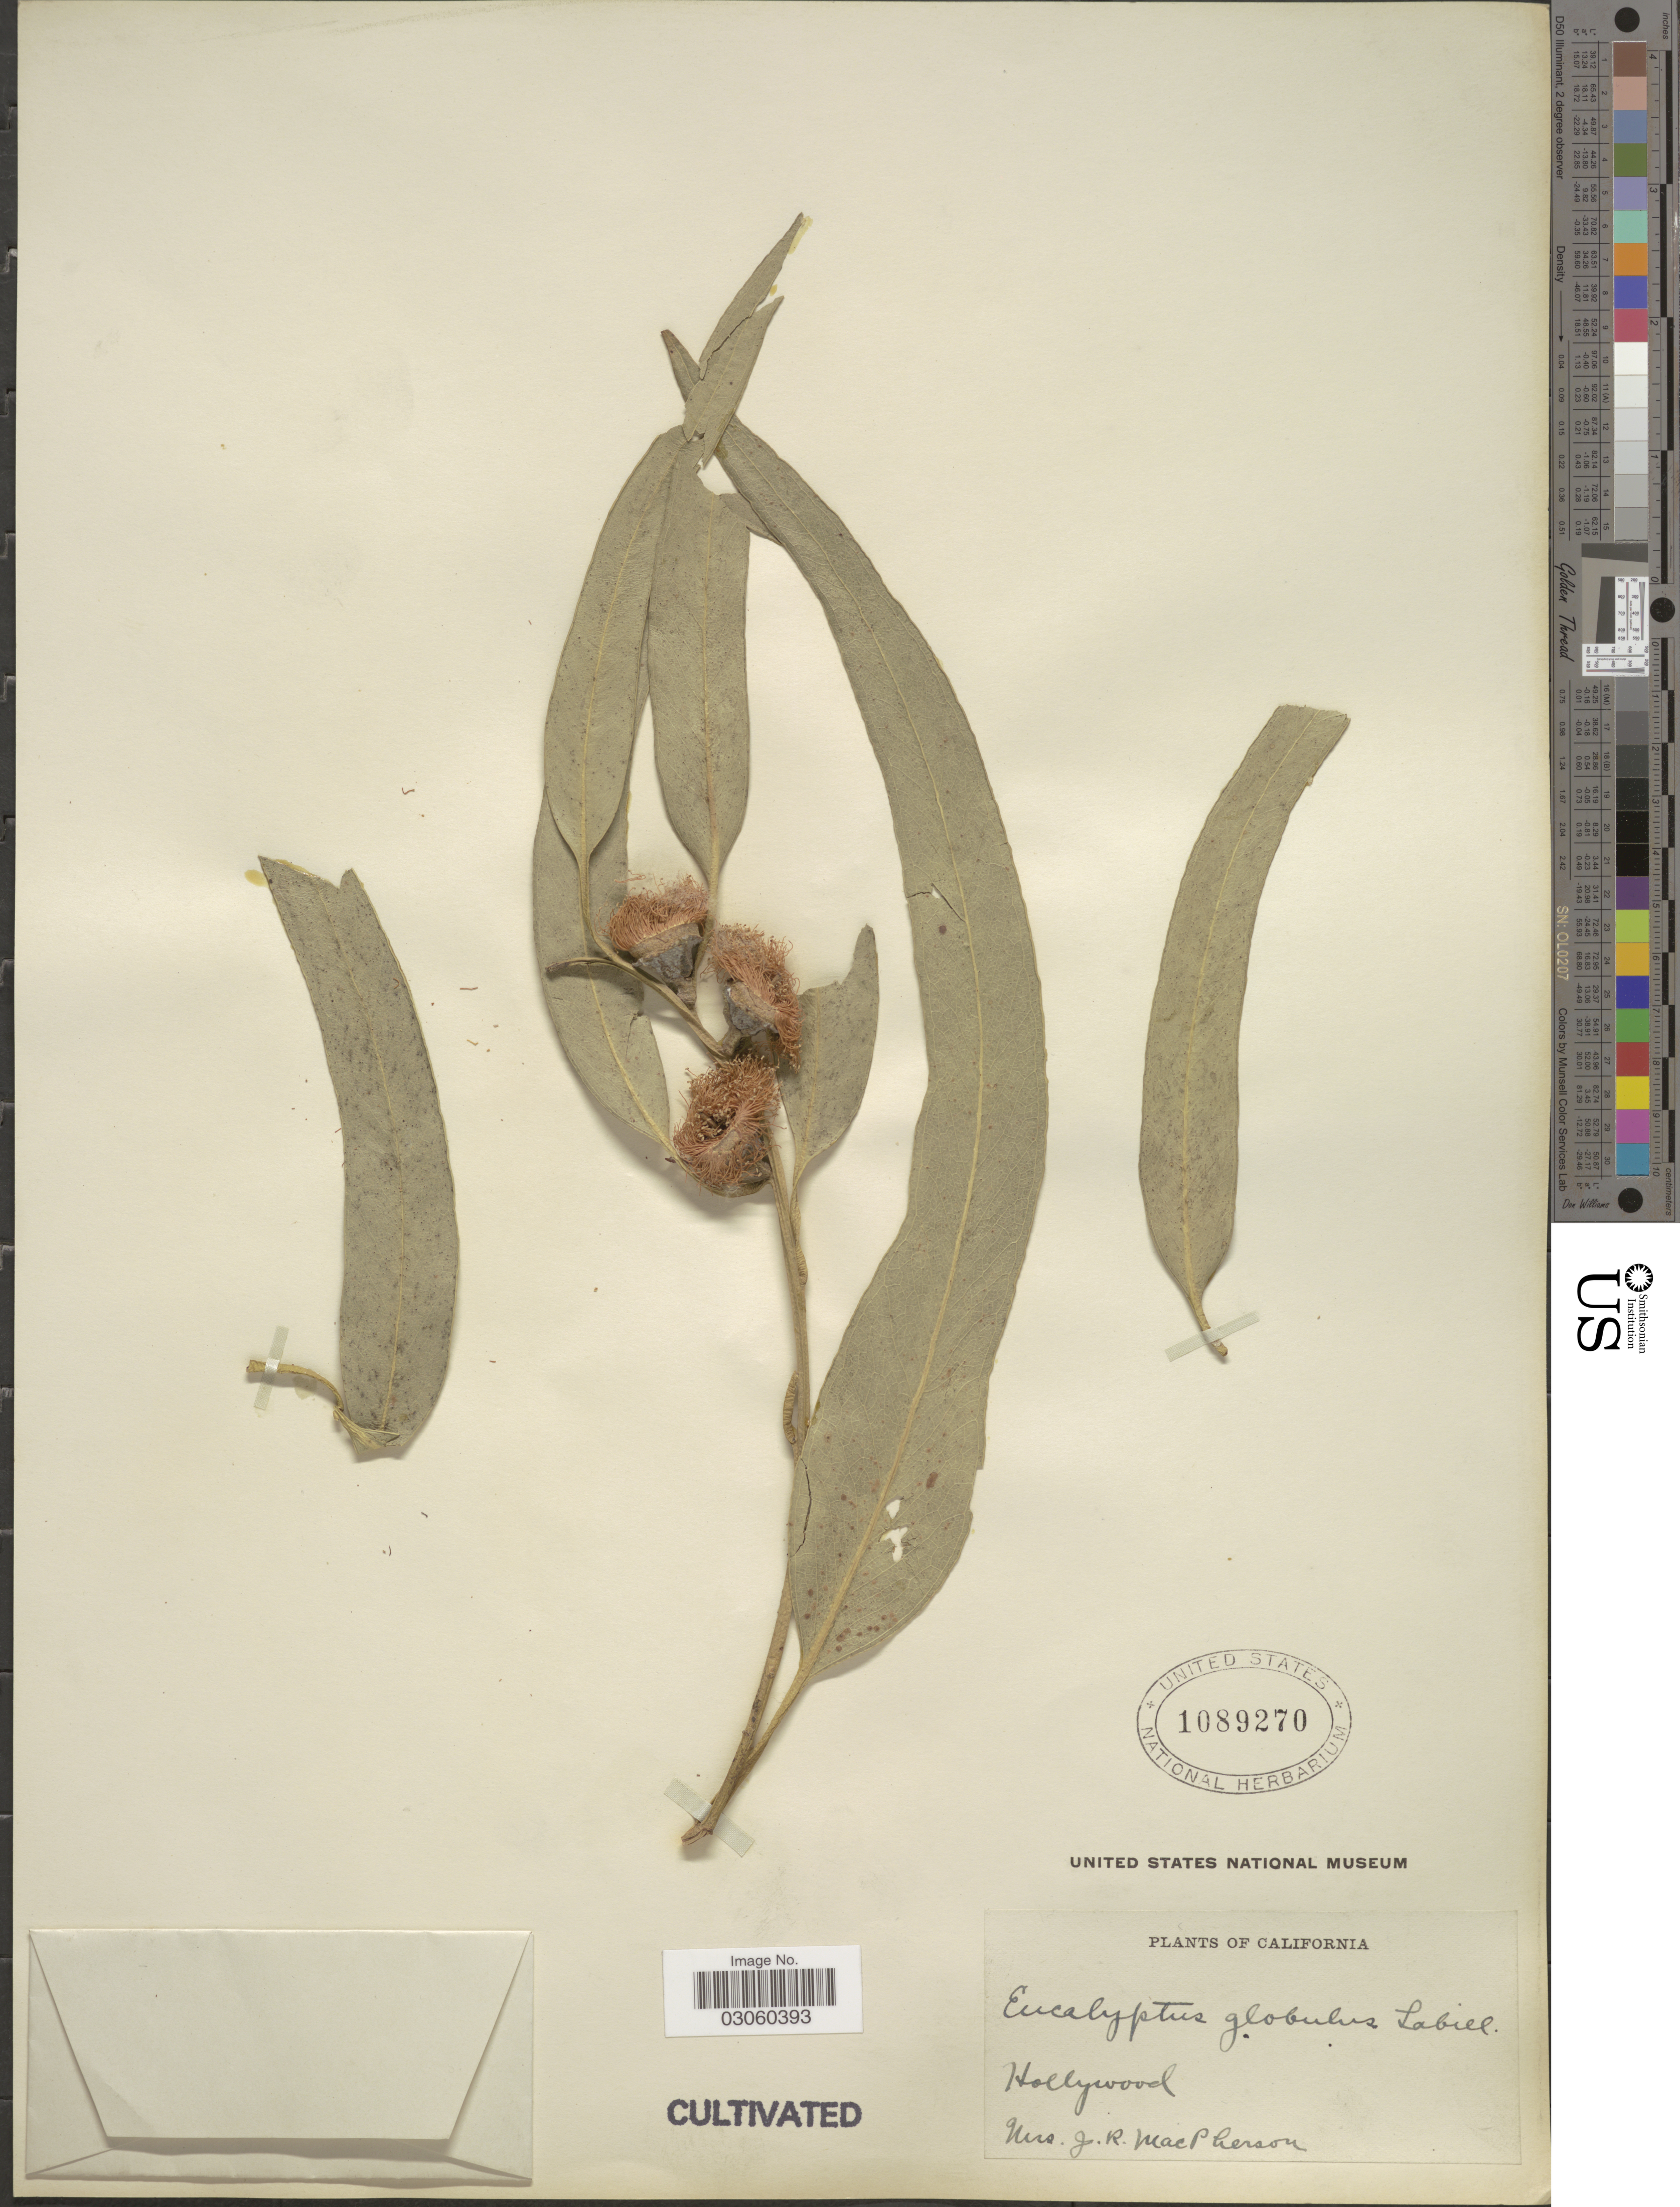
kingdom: Plantae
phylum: Tracheophyta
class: Magnoliopsida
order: Myrtales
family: Myrtaceae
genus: Eucalyptus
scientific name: Eucalyptus globulus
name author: Labill.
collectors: J. MacPherson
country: United States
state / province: California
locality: Hollywood.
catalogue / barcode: US 1089270